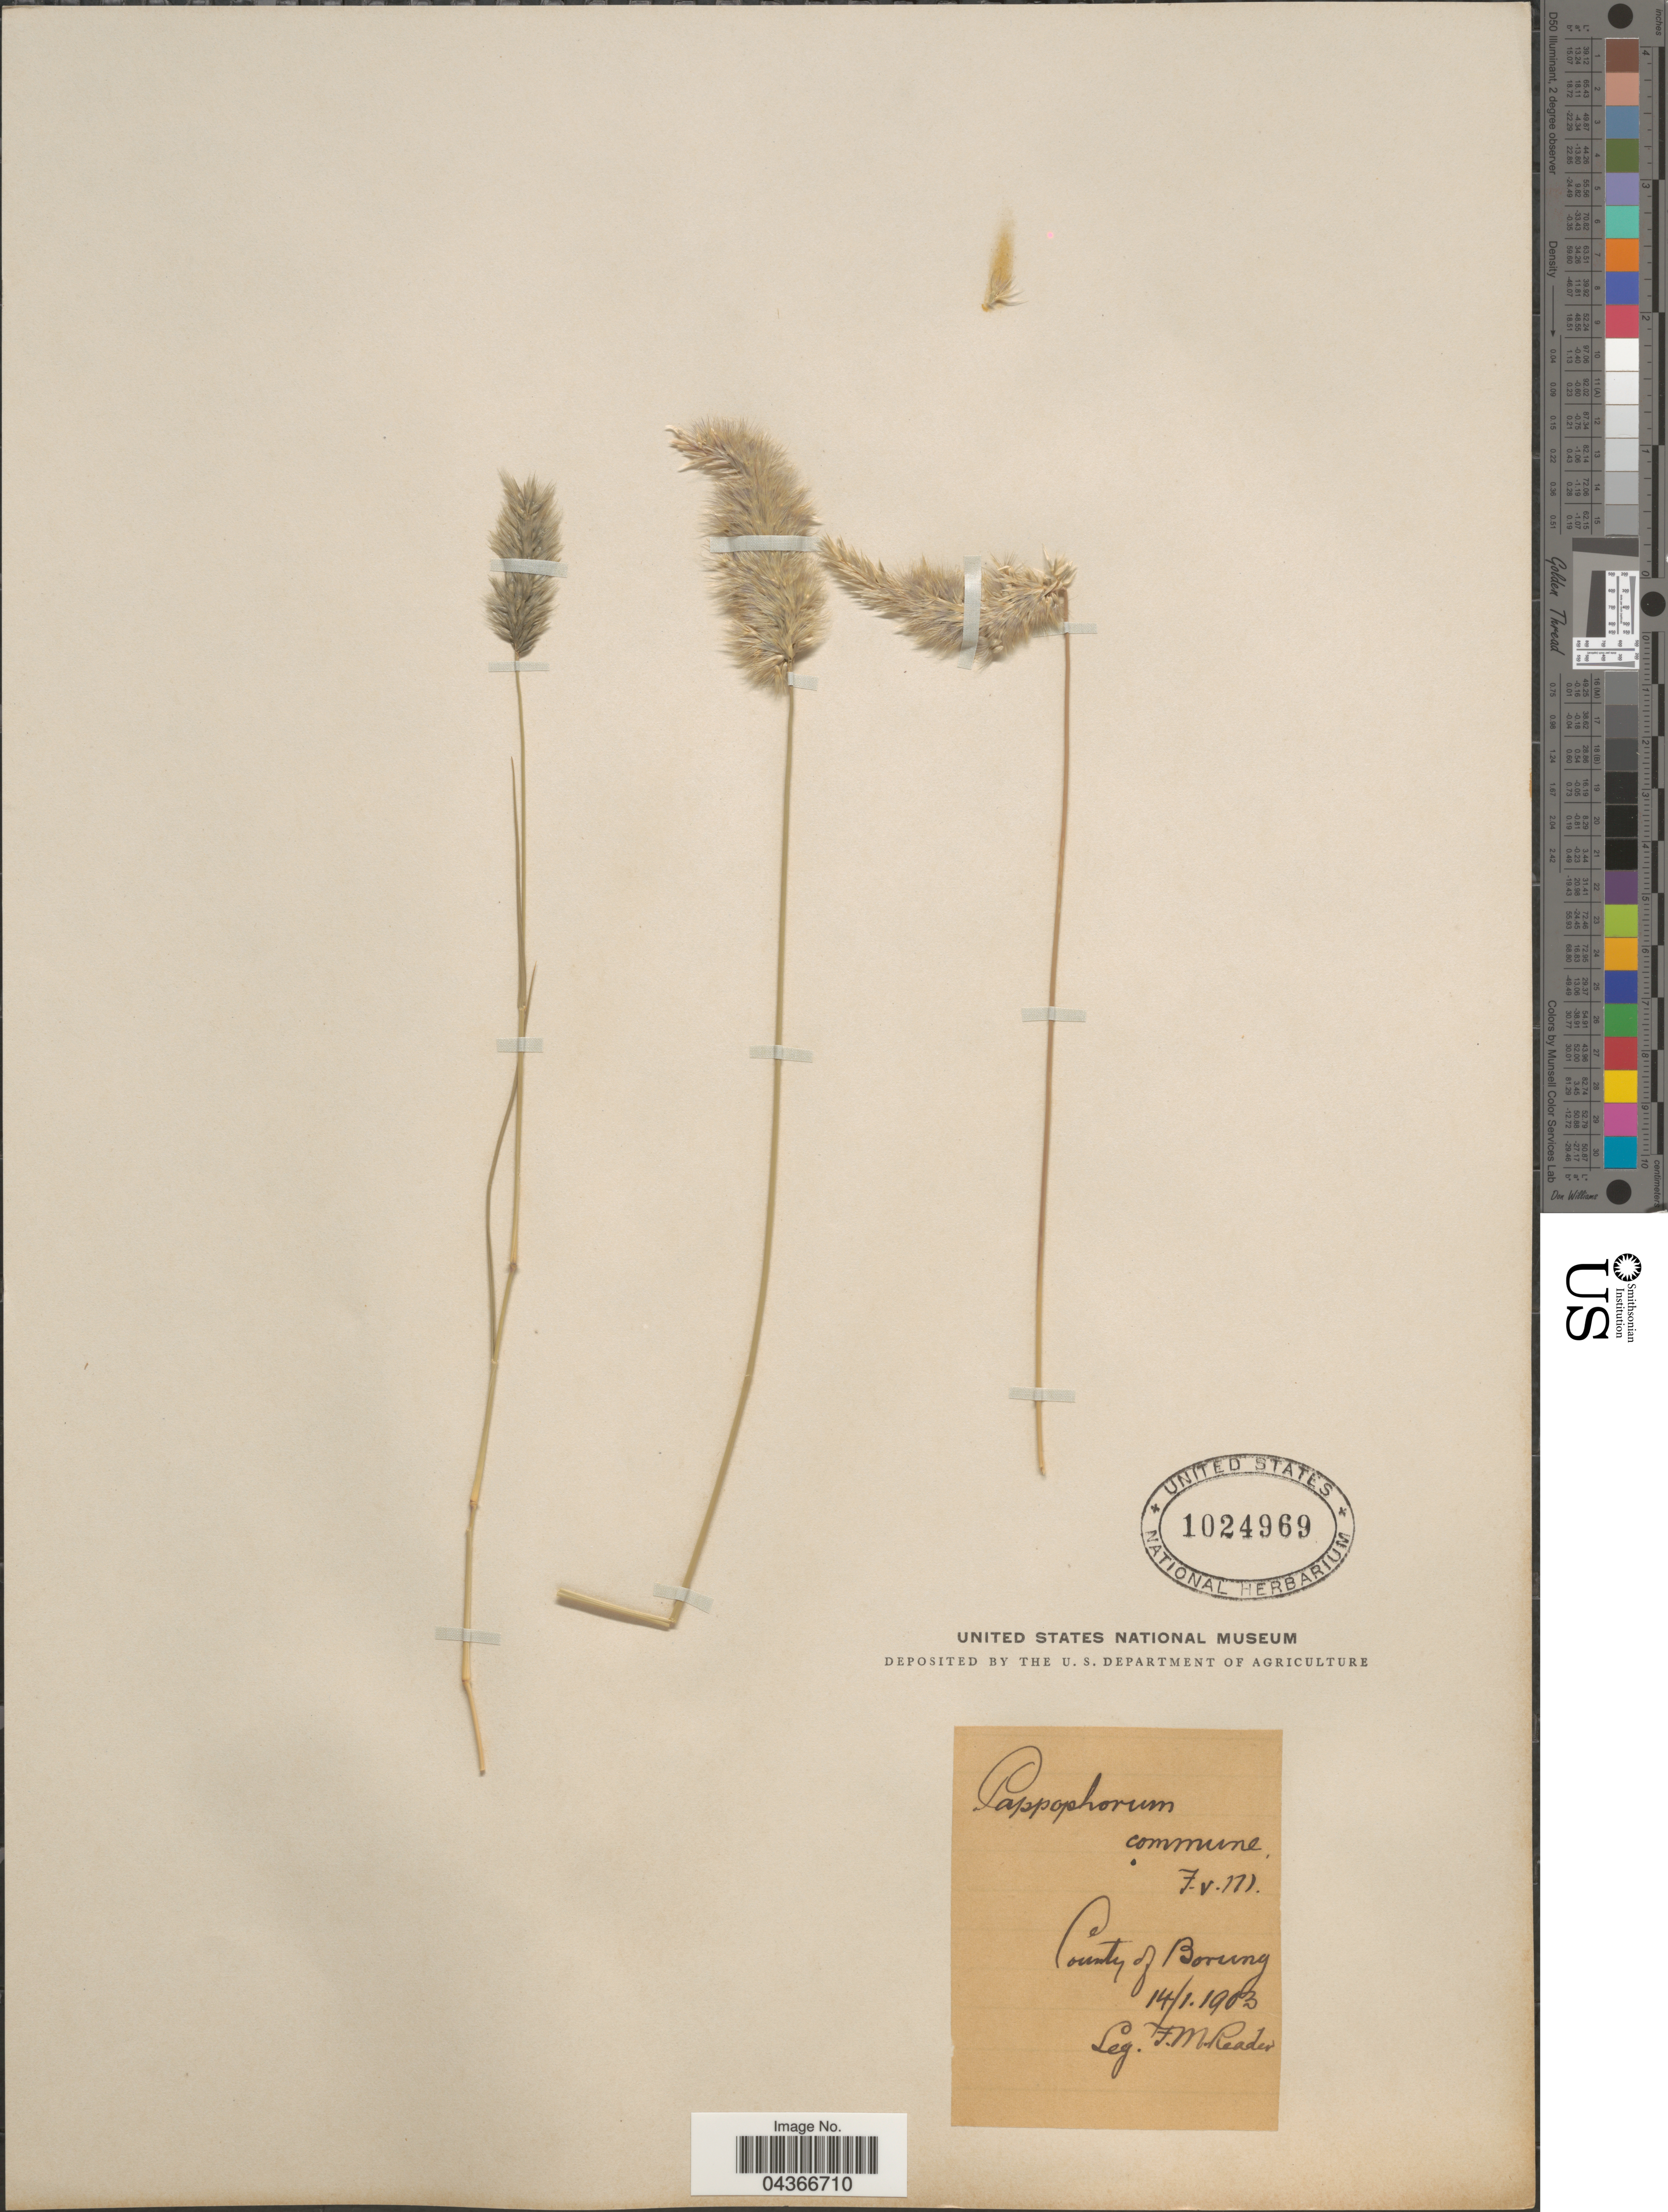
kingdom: Plantae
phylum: Tracheophyta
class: Liliopsida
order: Poales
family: Poaceae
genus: Enneapogon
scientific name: Enneapogon nigricans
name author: (R. Br.) P. Beauv.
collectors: F. Reader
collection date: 1903-01-14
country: Australia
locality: County of Borung.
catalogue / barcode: US 1024969